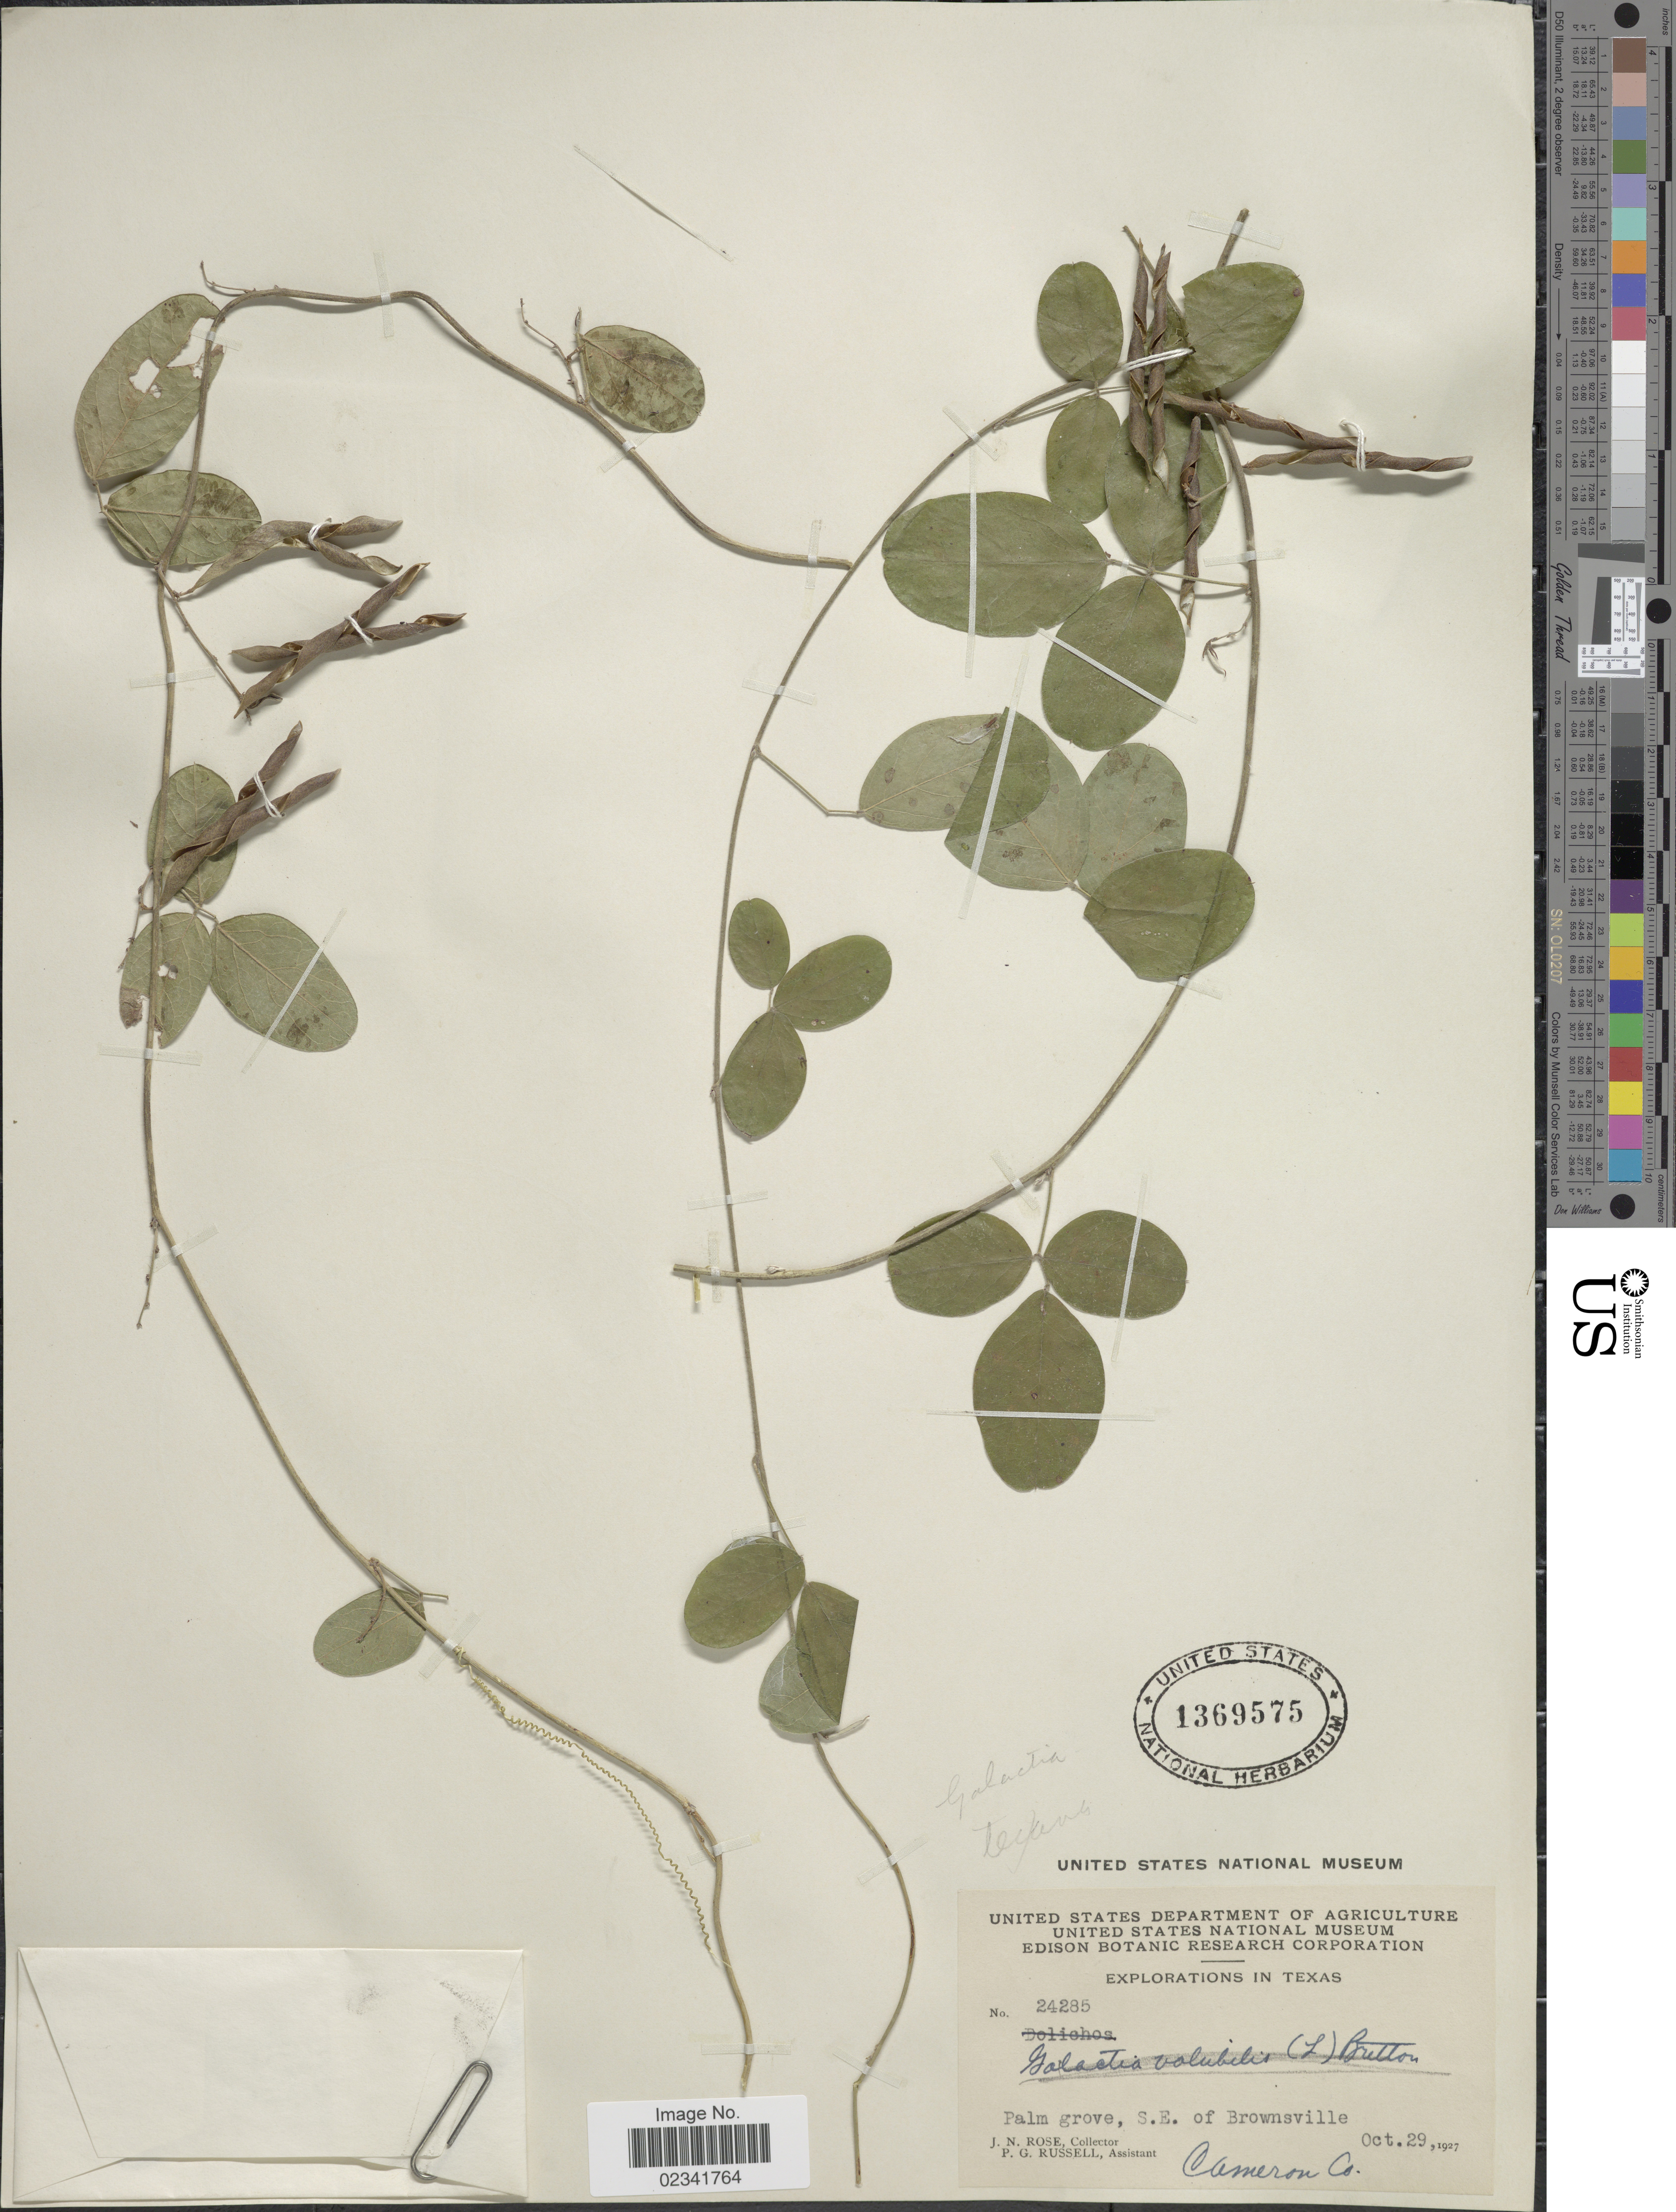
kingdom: Plantae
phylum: Tracheophyta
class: Magnoliopsida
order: Fabales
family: Fabaceae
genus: Galactia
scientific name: Galactia texana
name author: (Scheele) A. Gray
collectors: J. N. Rose & P. G. Russell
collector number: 24285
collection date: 1927-10-29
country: United States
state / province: Texas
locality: Palm Grove, S.E. of Brownsville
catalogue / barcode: US 1369575